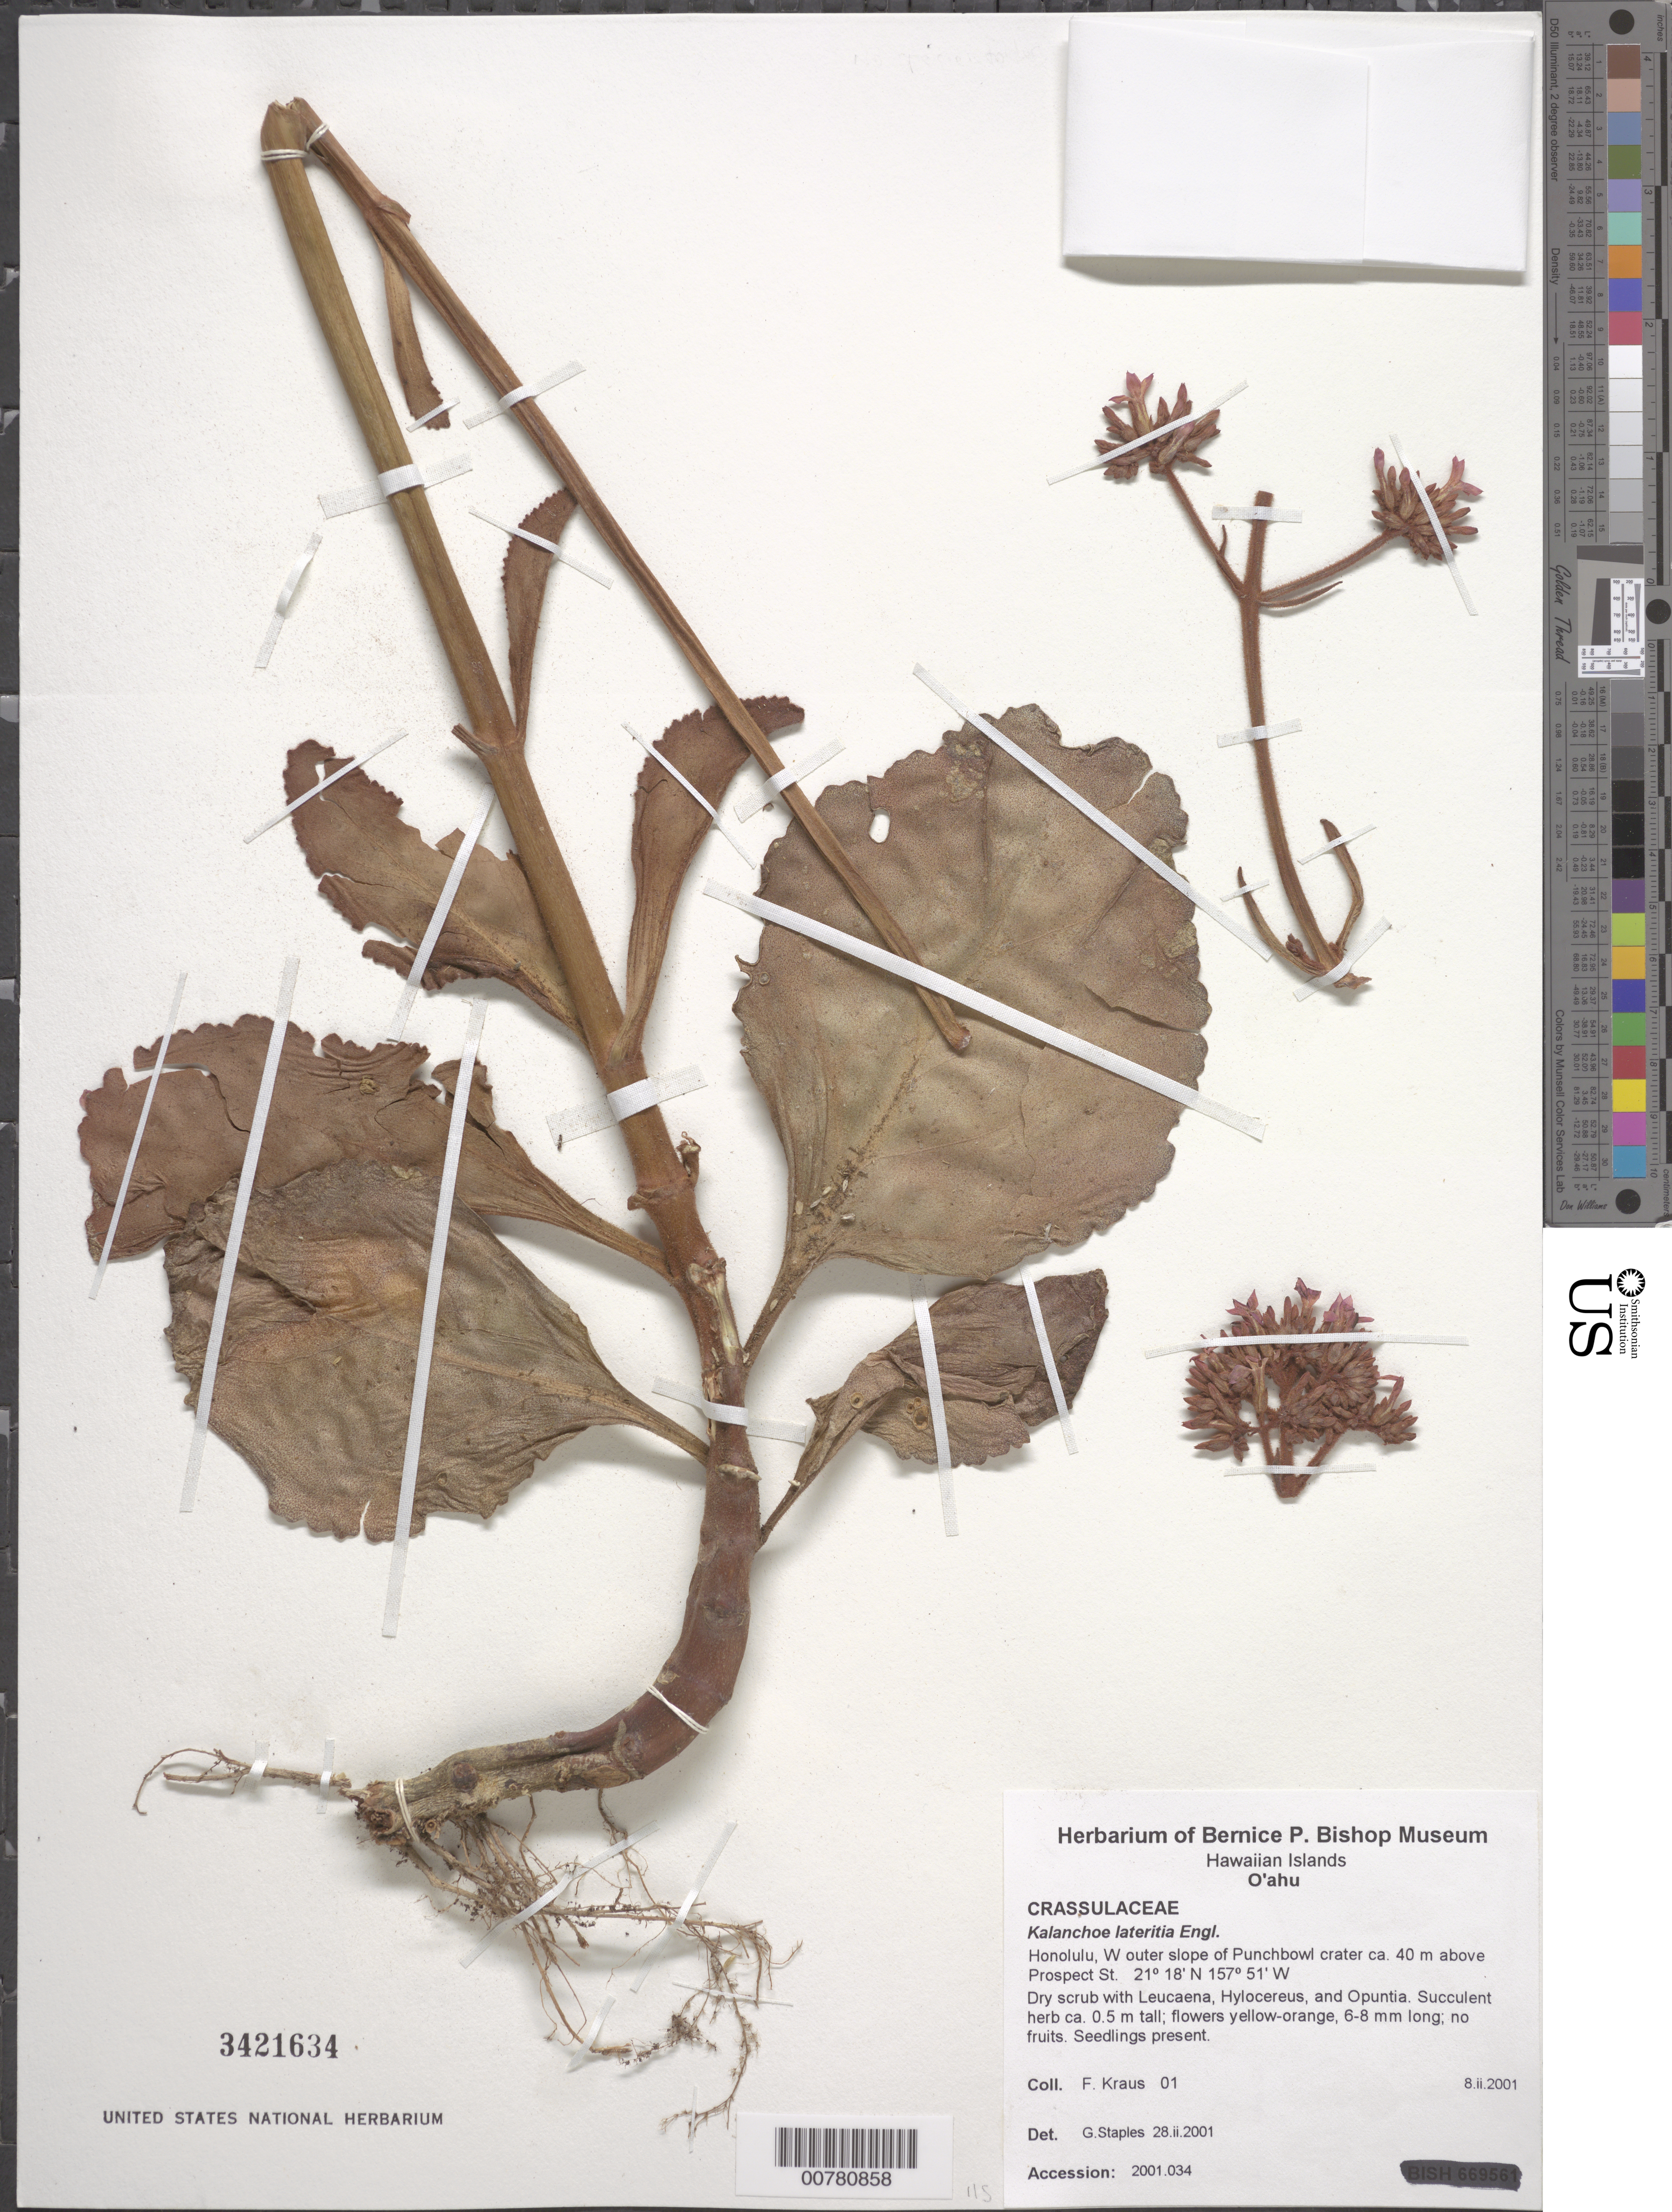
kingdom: Plantae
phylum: Tracheophyta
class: Magnoliopsida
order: Saxifragales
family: Crassulaceae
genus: Kalanchoe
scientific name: Kalanchoe lateritia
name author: Engl.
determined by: Staples, G. W.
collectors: F. Kraus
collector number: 01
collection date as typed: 8 Feb 2001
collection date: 2001-02-08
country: United States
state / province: Hawaii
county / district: Honolulu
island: Oahu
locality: Honolulu, W outer slope of Punchbowl crater ca. 40 m above Prospect St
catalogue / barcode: US 3421634